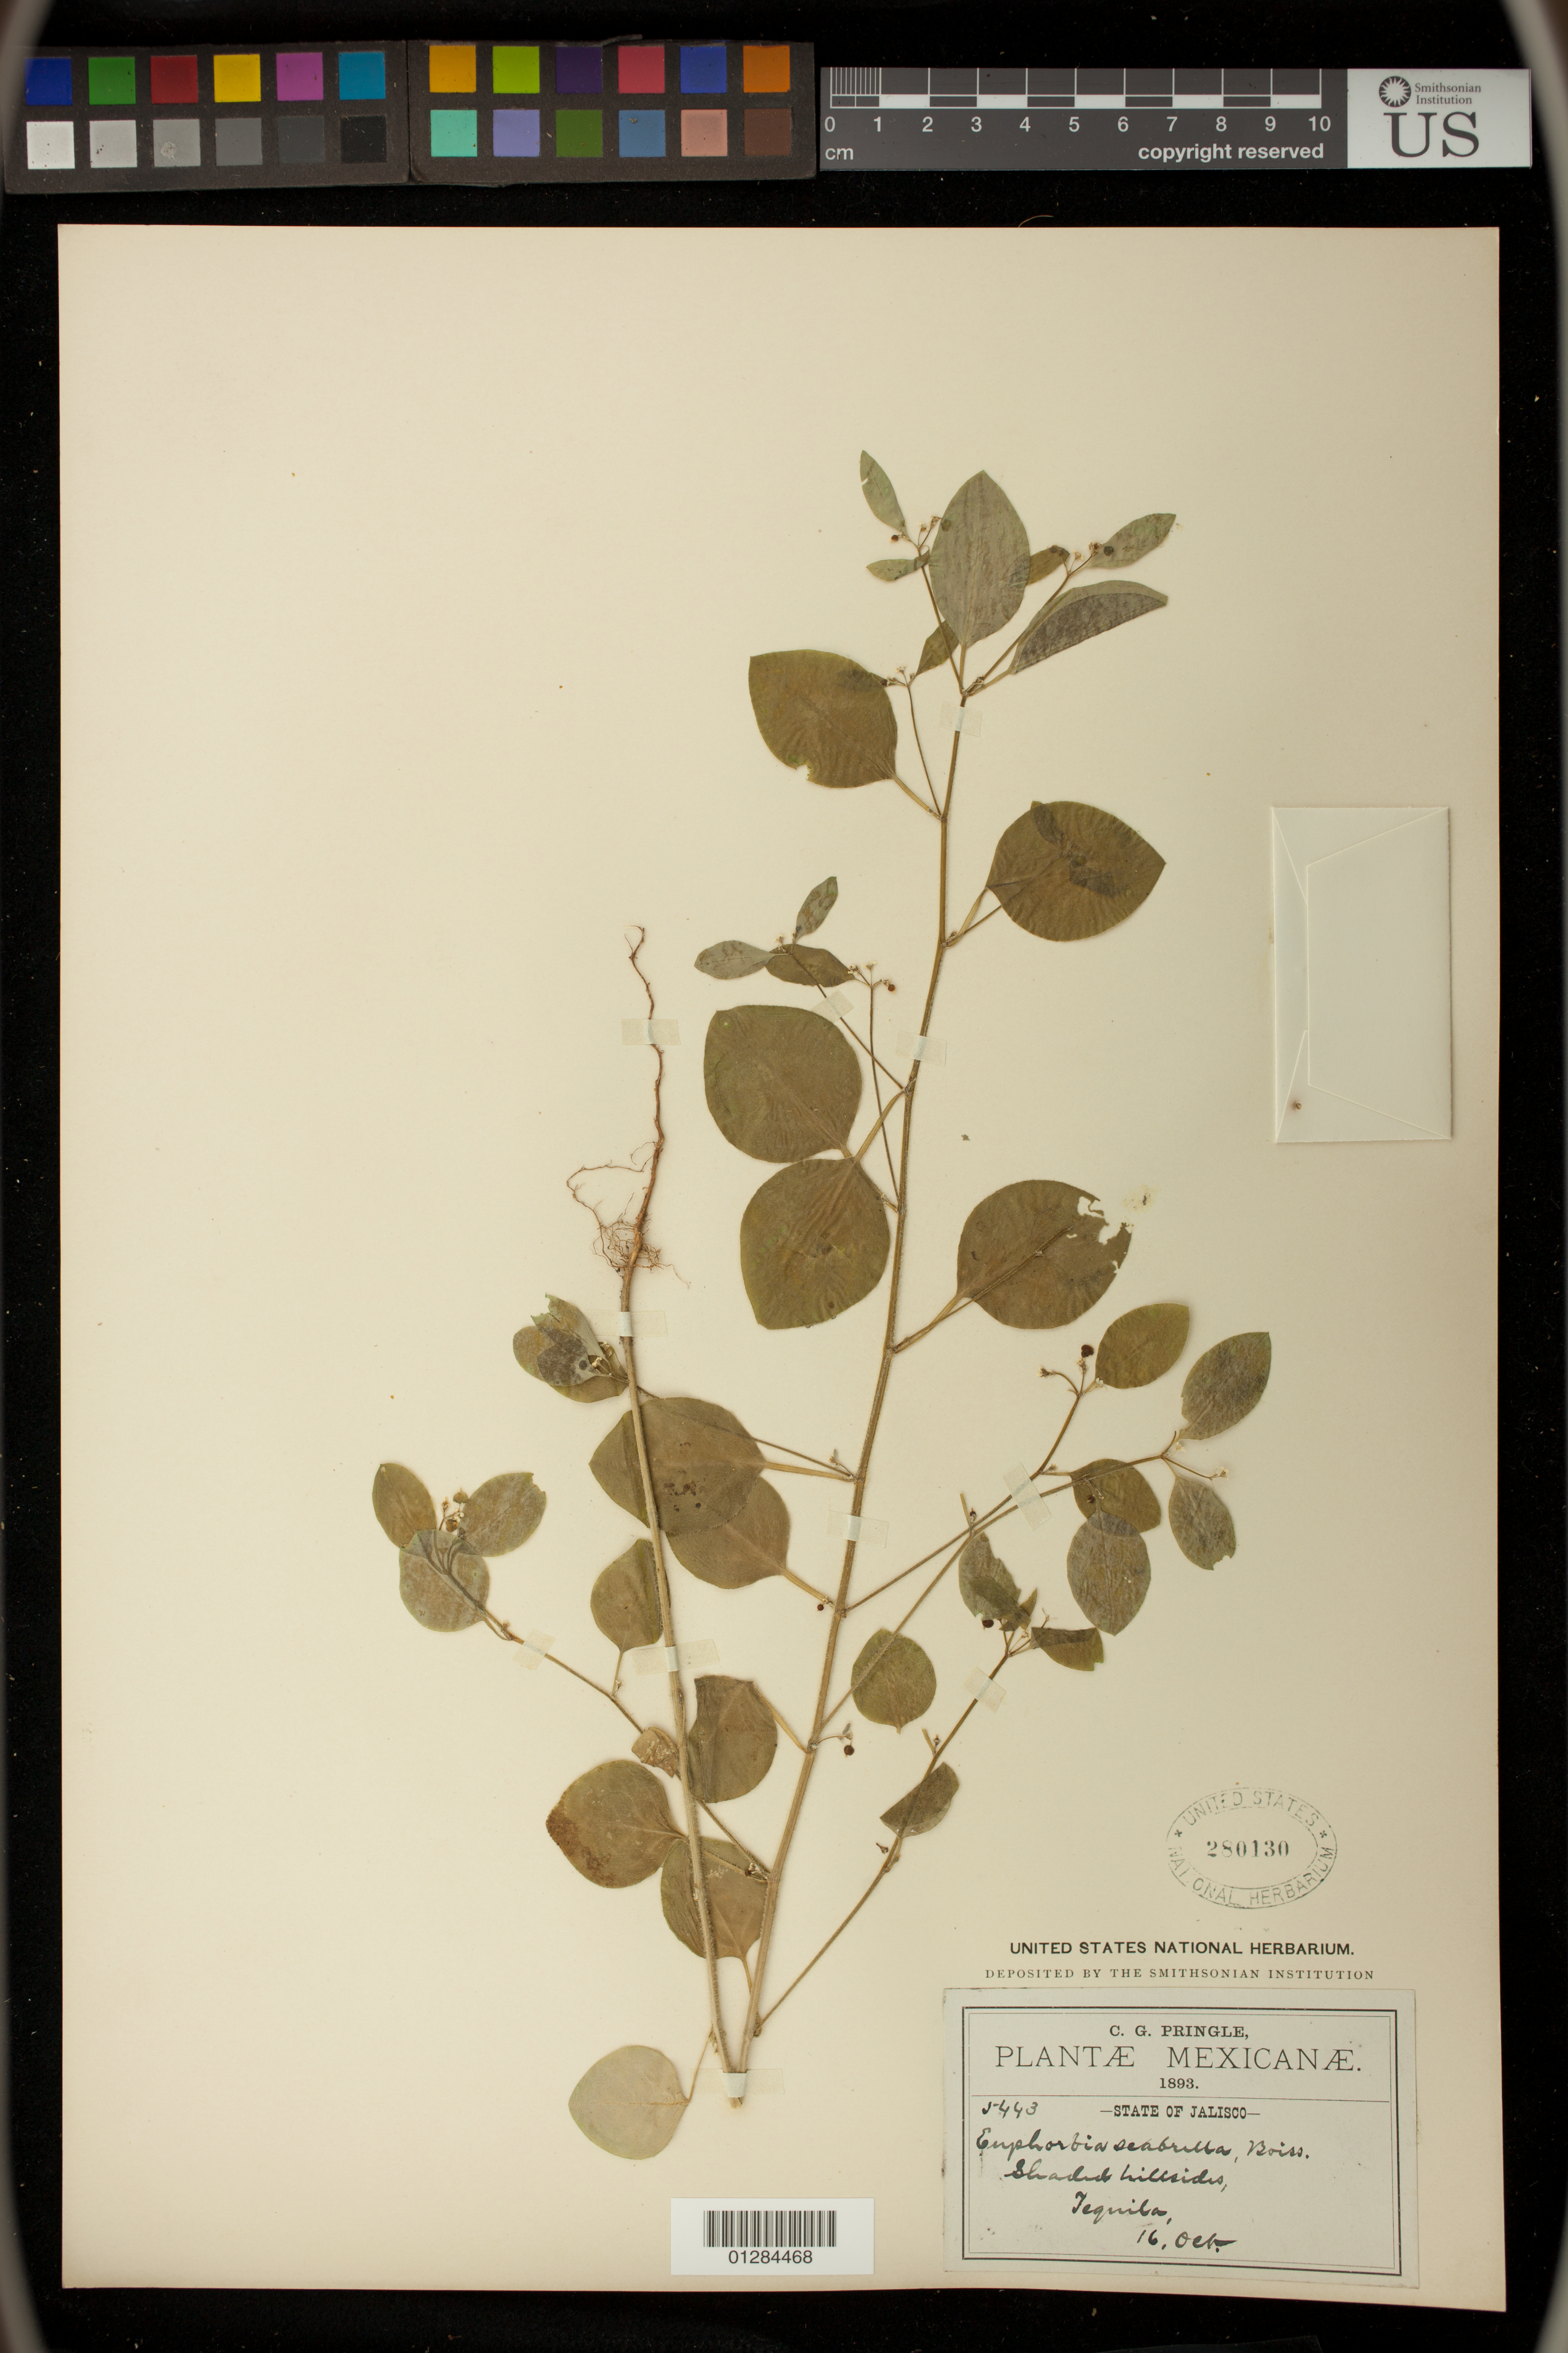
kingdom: Plantae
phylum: Tracheophyta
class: Magnoliopsida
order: Malpighiales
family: Euphorbiaceae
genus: Euphorbia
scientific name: Euphorbia triphylla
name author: (Klotzsch & Garcke) Oudejans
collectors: C. G. Pringle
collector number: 5443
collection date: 1893-10-16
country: Mexico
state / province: Jalisco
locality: Tequila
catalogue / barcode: US 280130